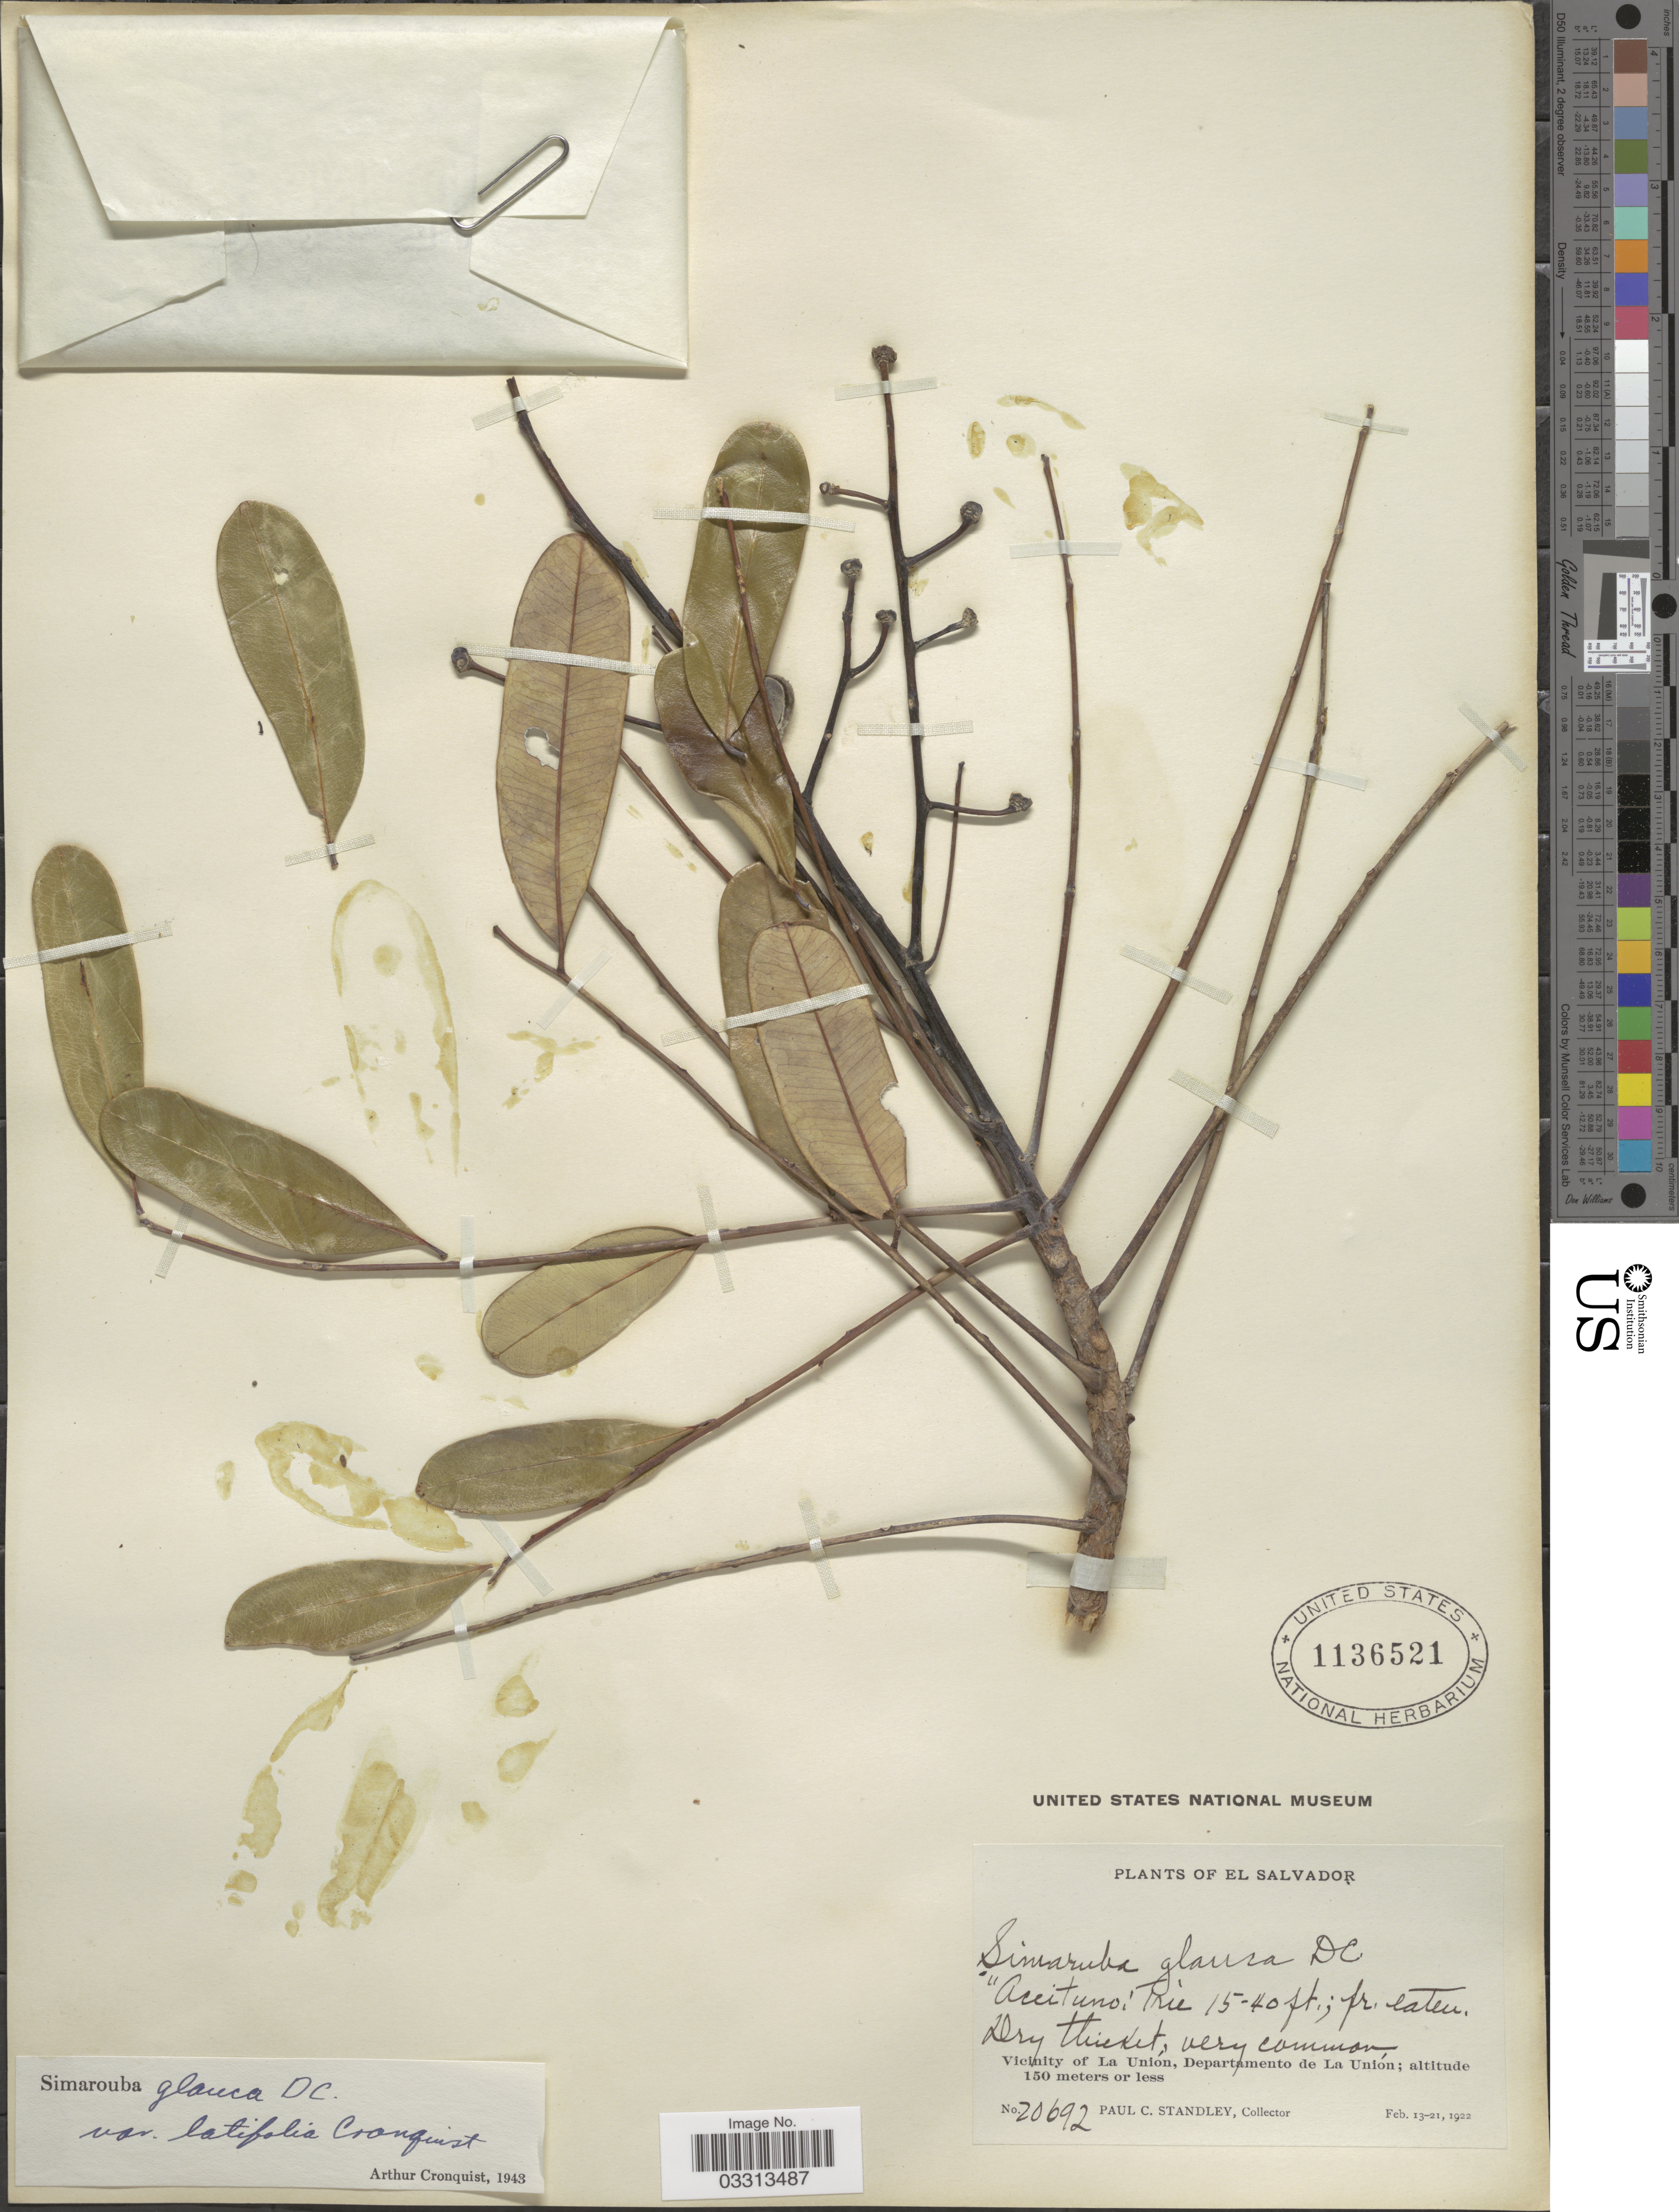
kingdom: Plantae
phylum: Tracheophyta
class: Magnoliopsida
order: Sapindales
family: Simaroubaceae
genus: Simarouba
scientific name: Simarouba glauca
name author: DC.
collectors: P. C. Standley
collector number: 20692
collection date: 1922-02-13/1922-02-21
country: El Salvador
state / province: La Union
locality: Vicinity of La Union, Departamento de La Unión.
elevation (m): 150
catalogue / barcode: US 1136521